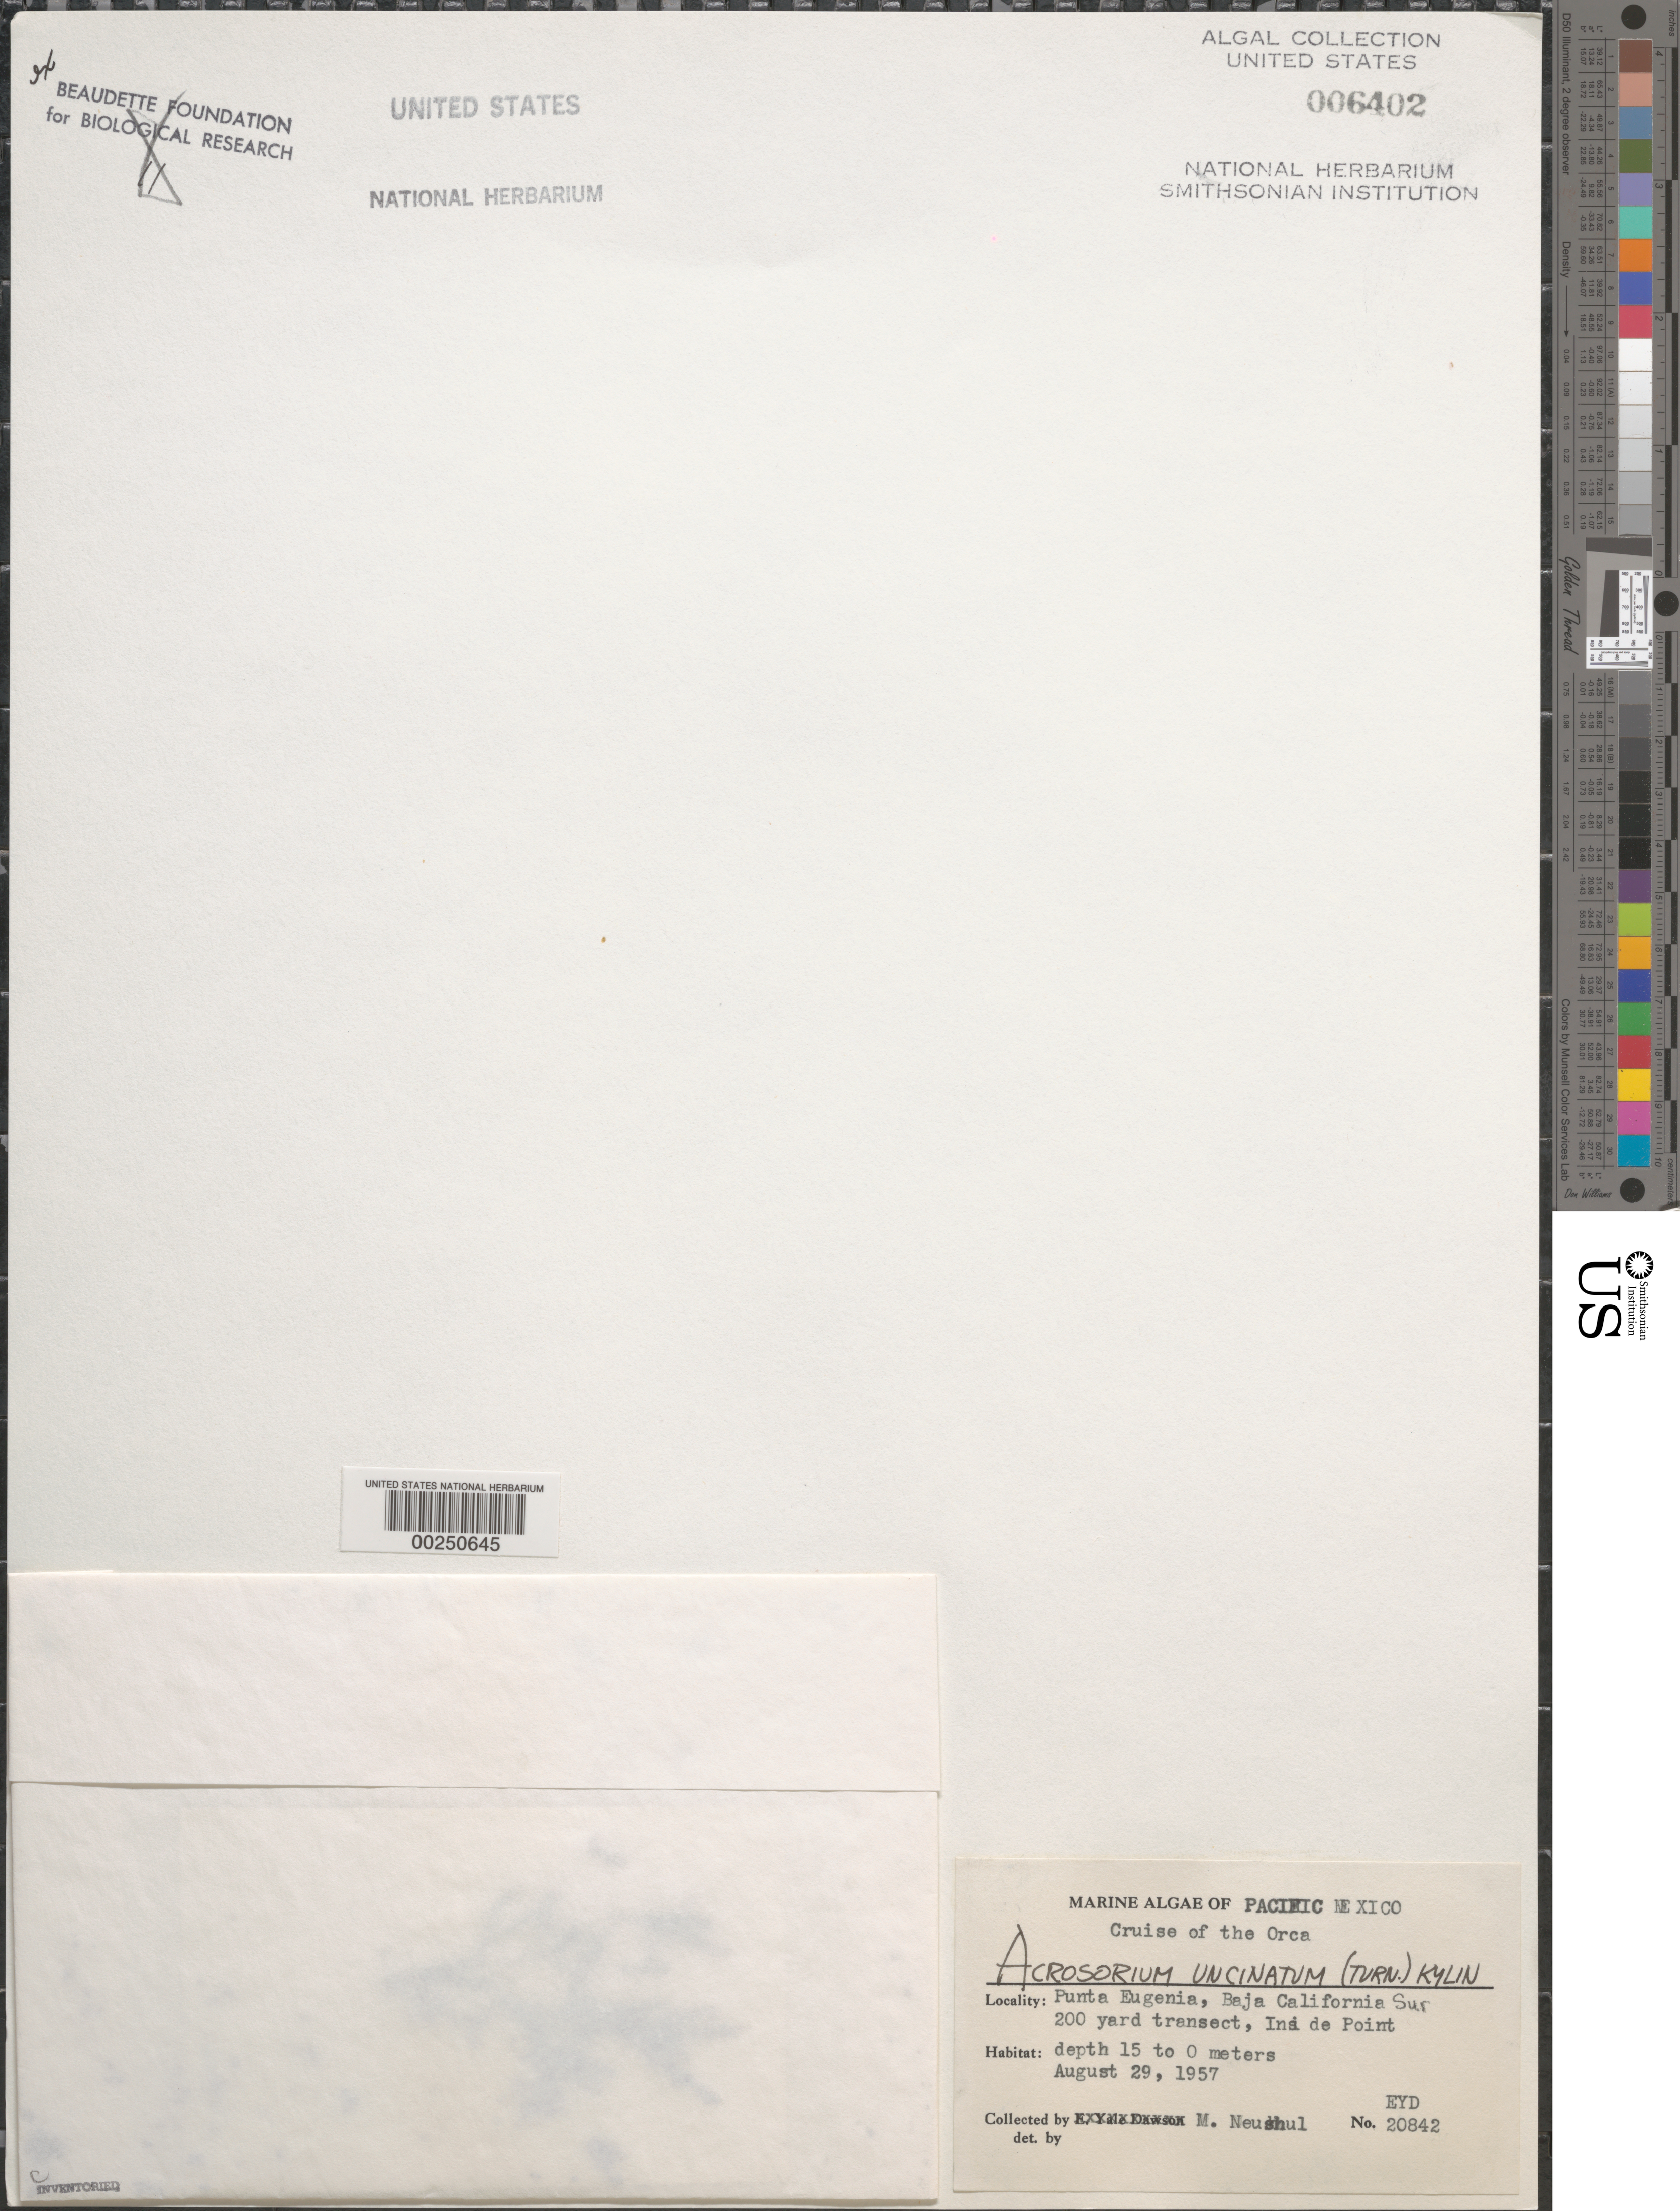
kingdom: Plantae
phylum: Rhodophyta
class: Florideophyceae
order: Ceramiales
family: Delesseriaceae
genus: Cryptopleura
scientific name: Cryptopleura ramosa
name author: (Huds.) L.M. Newton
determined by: Algae name updating Project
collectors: M. Neushul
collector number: EYD 20842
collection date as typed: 29 Aug 1957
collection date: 1957-08-29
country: Mexico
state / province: Baja California Sur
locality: Punta Eugenia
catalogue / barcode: US 6402